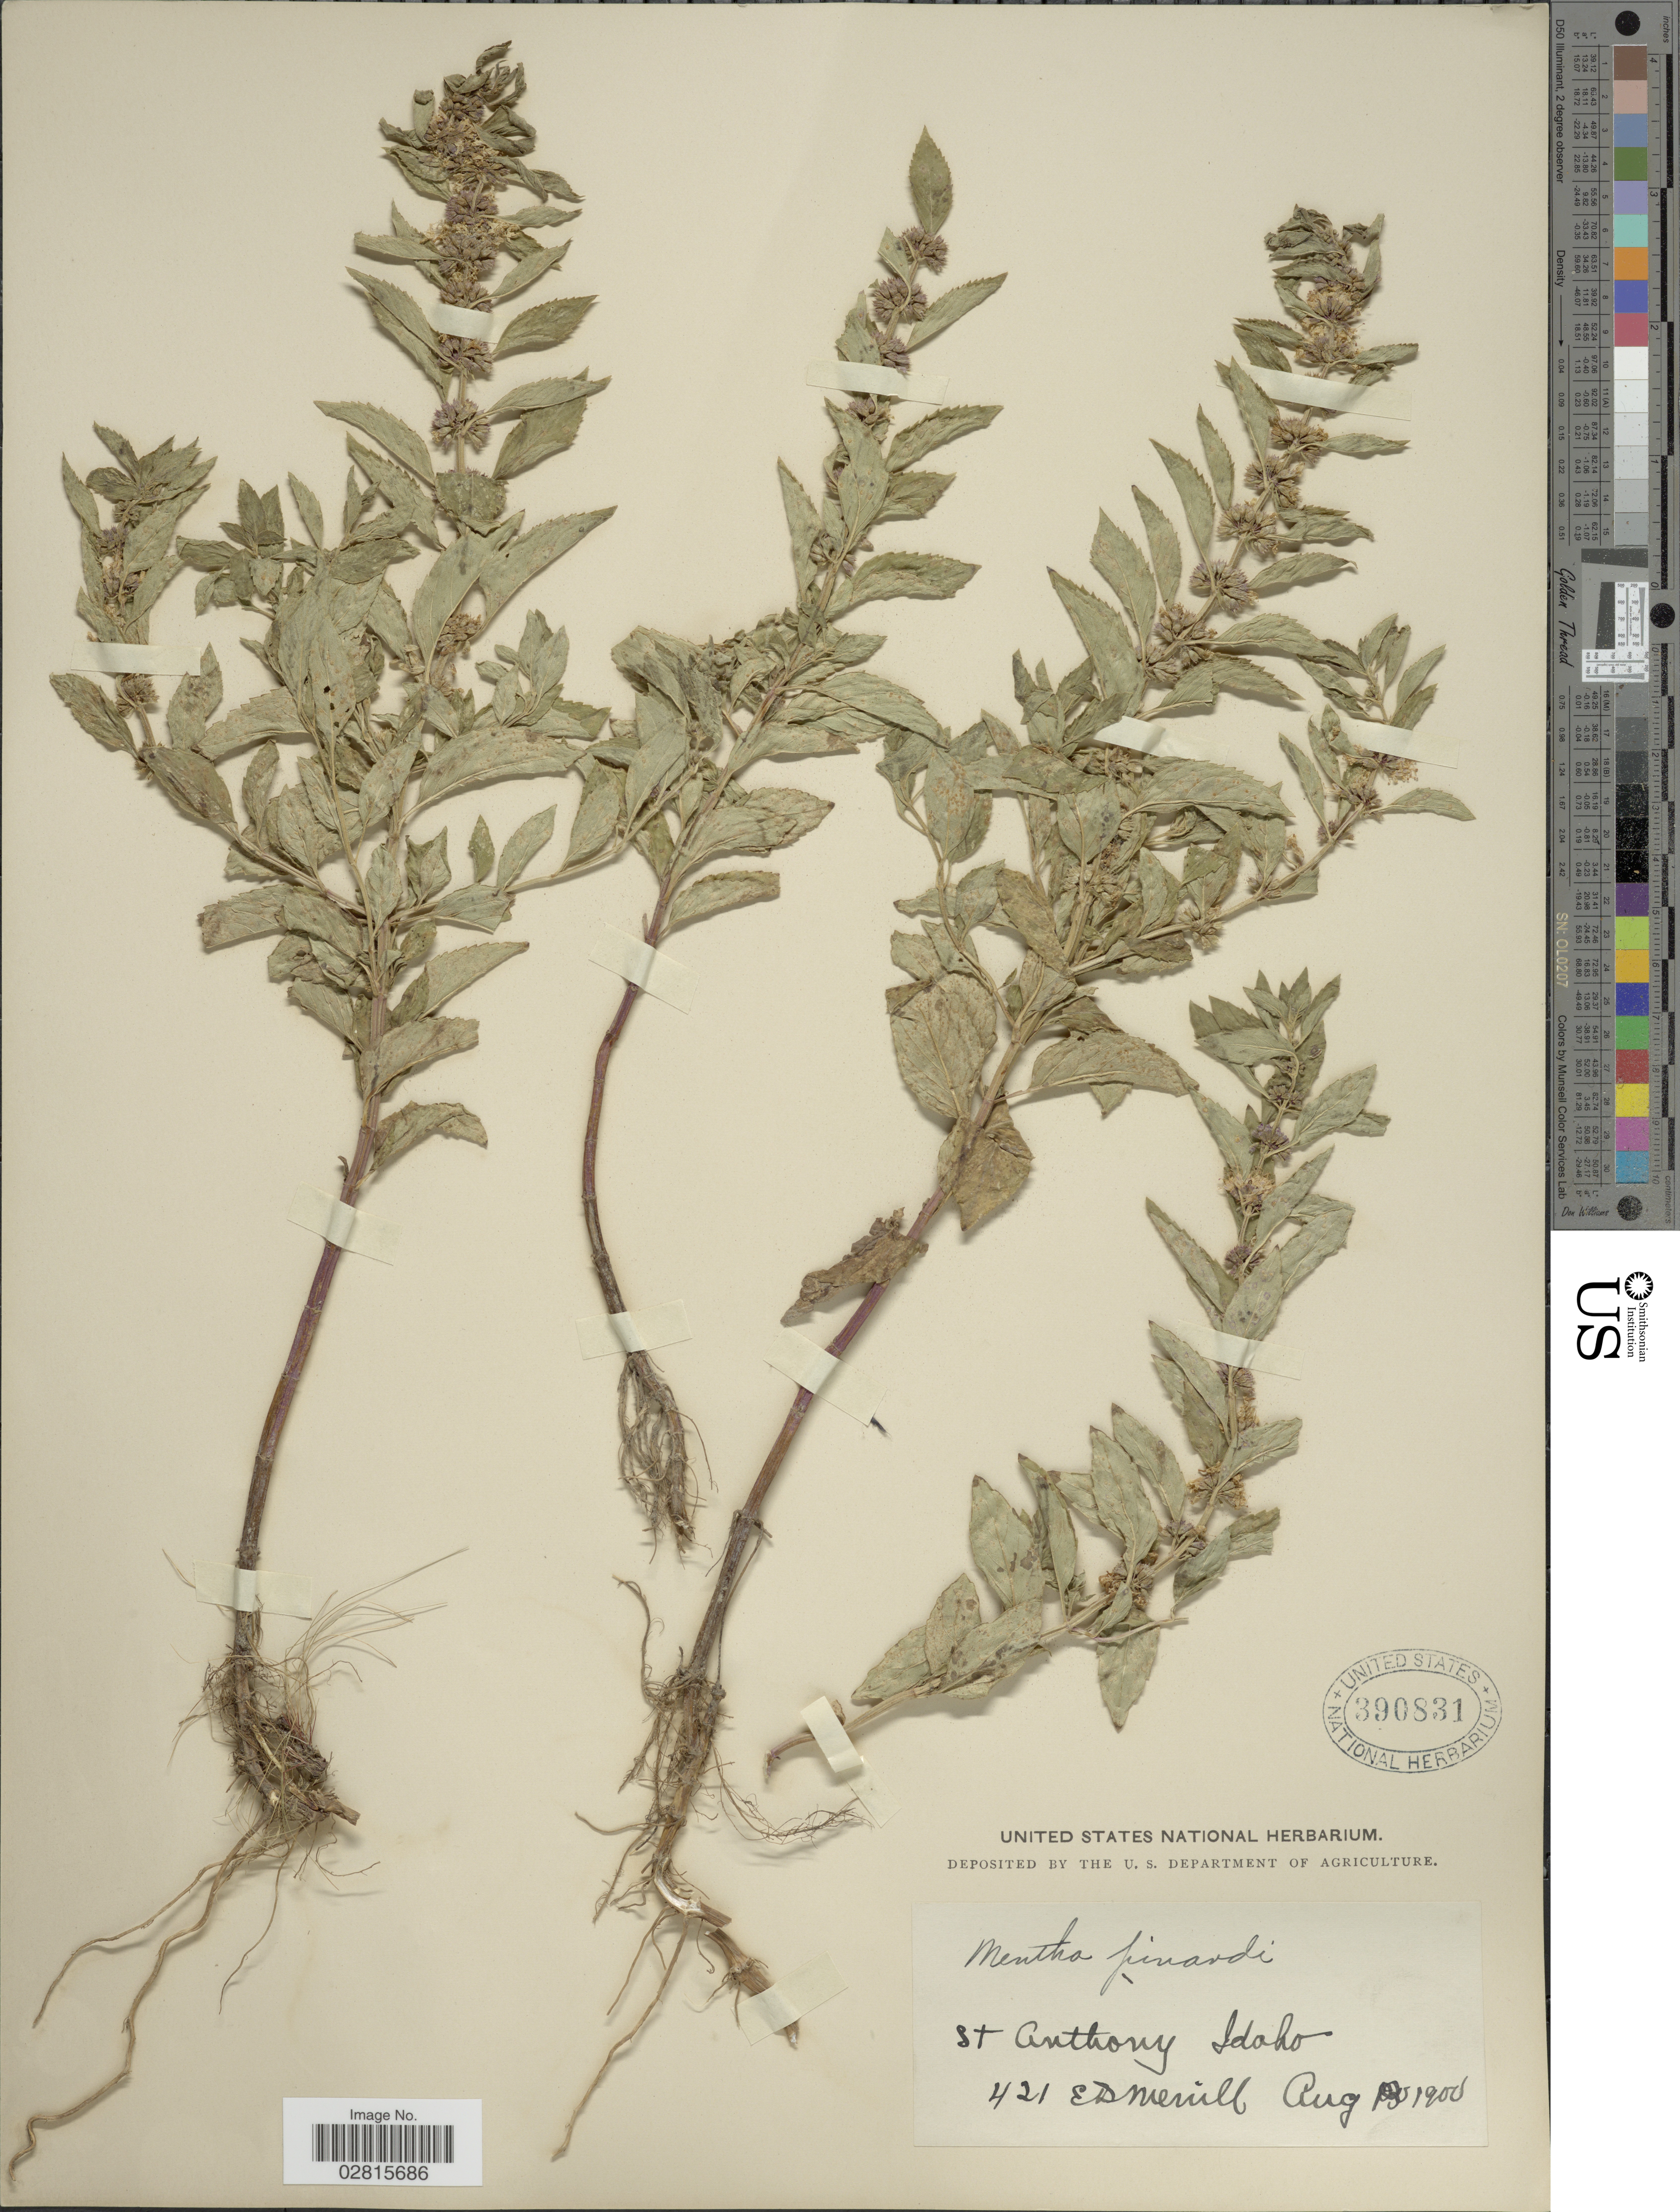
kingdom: Plantae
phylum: Tracheophyta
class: Magnoliopsida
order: Lamiales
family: Lamiaceae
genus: Mentha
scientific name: Mentha penardii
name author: (Briq.) Rydb.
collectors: E. D. Merrill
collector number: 421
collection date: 1900-08-13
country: United States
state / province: Idaho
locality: St. Anthony.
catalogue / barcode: US 390831